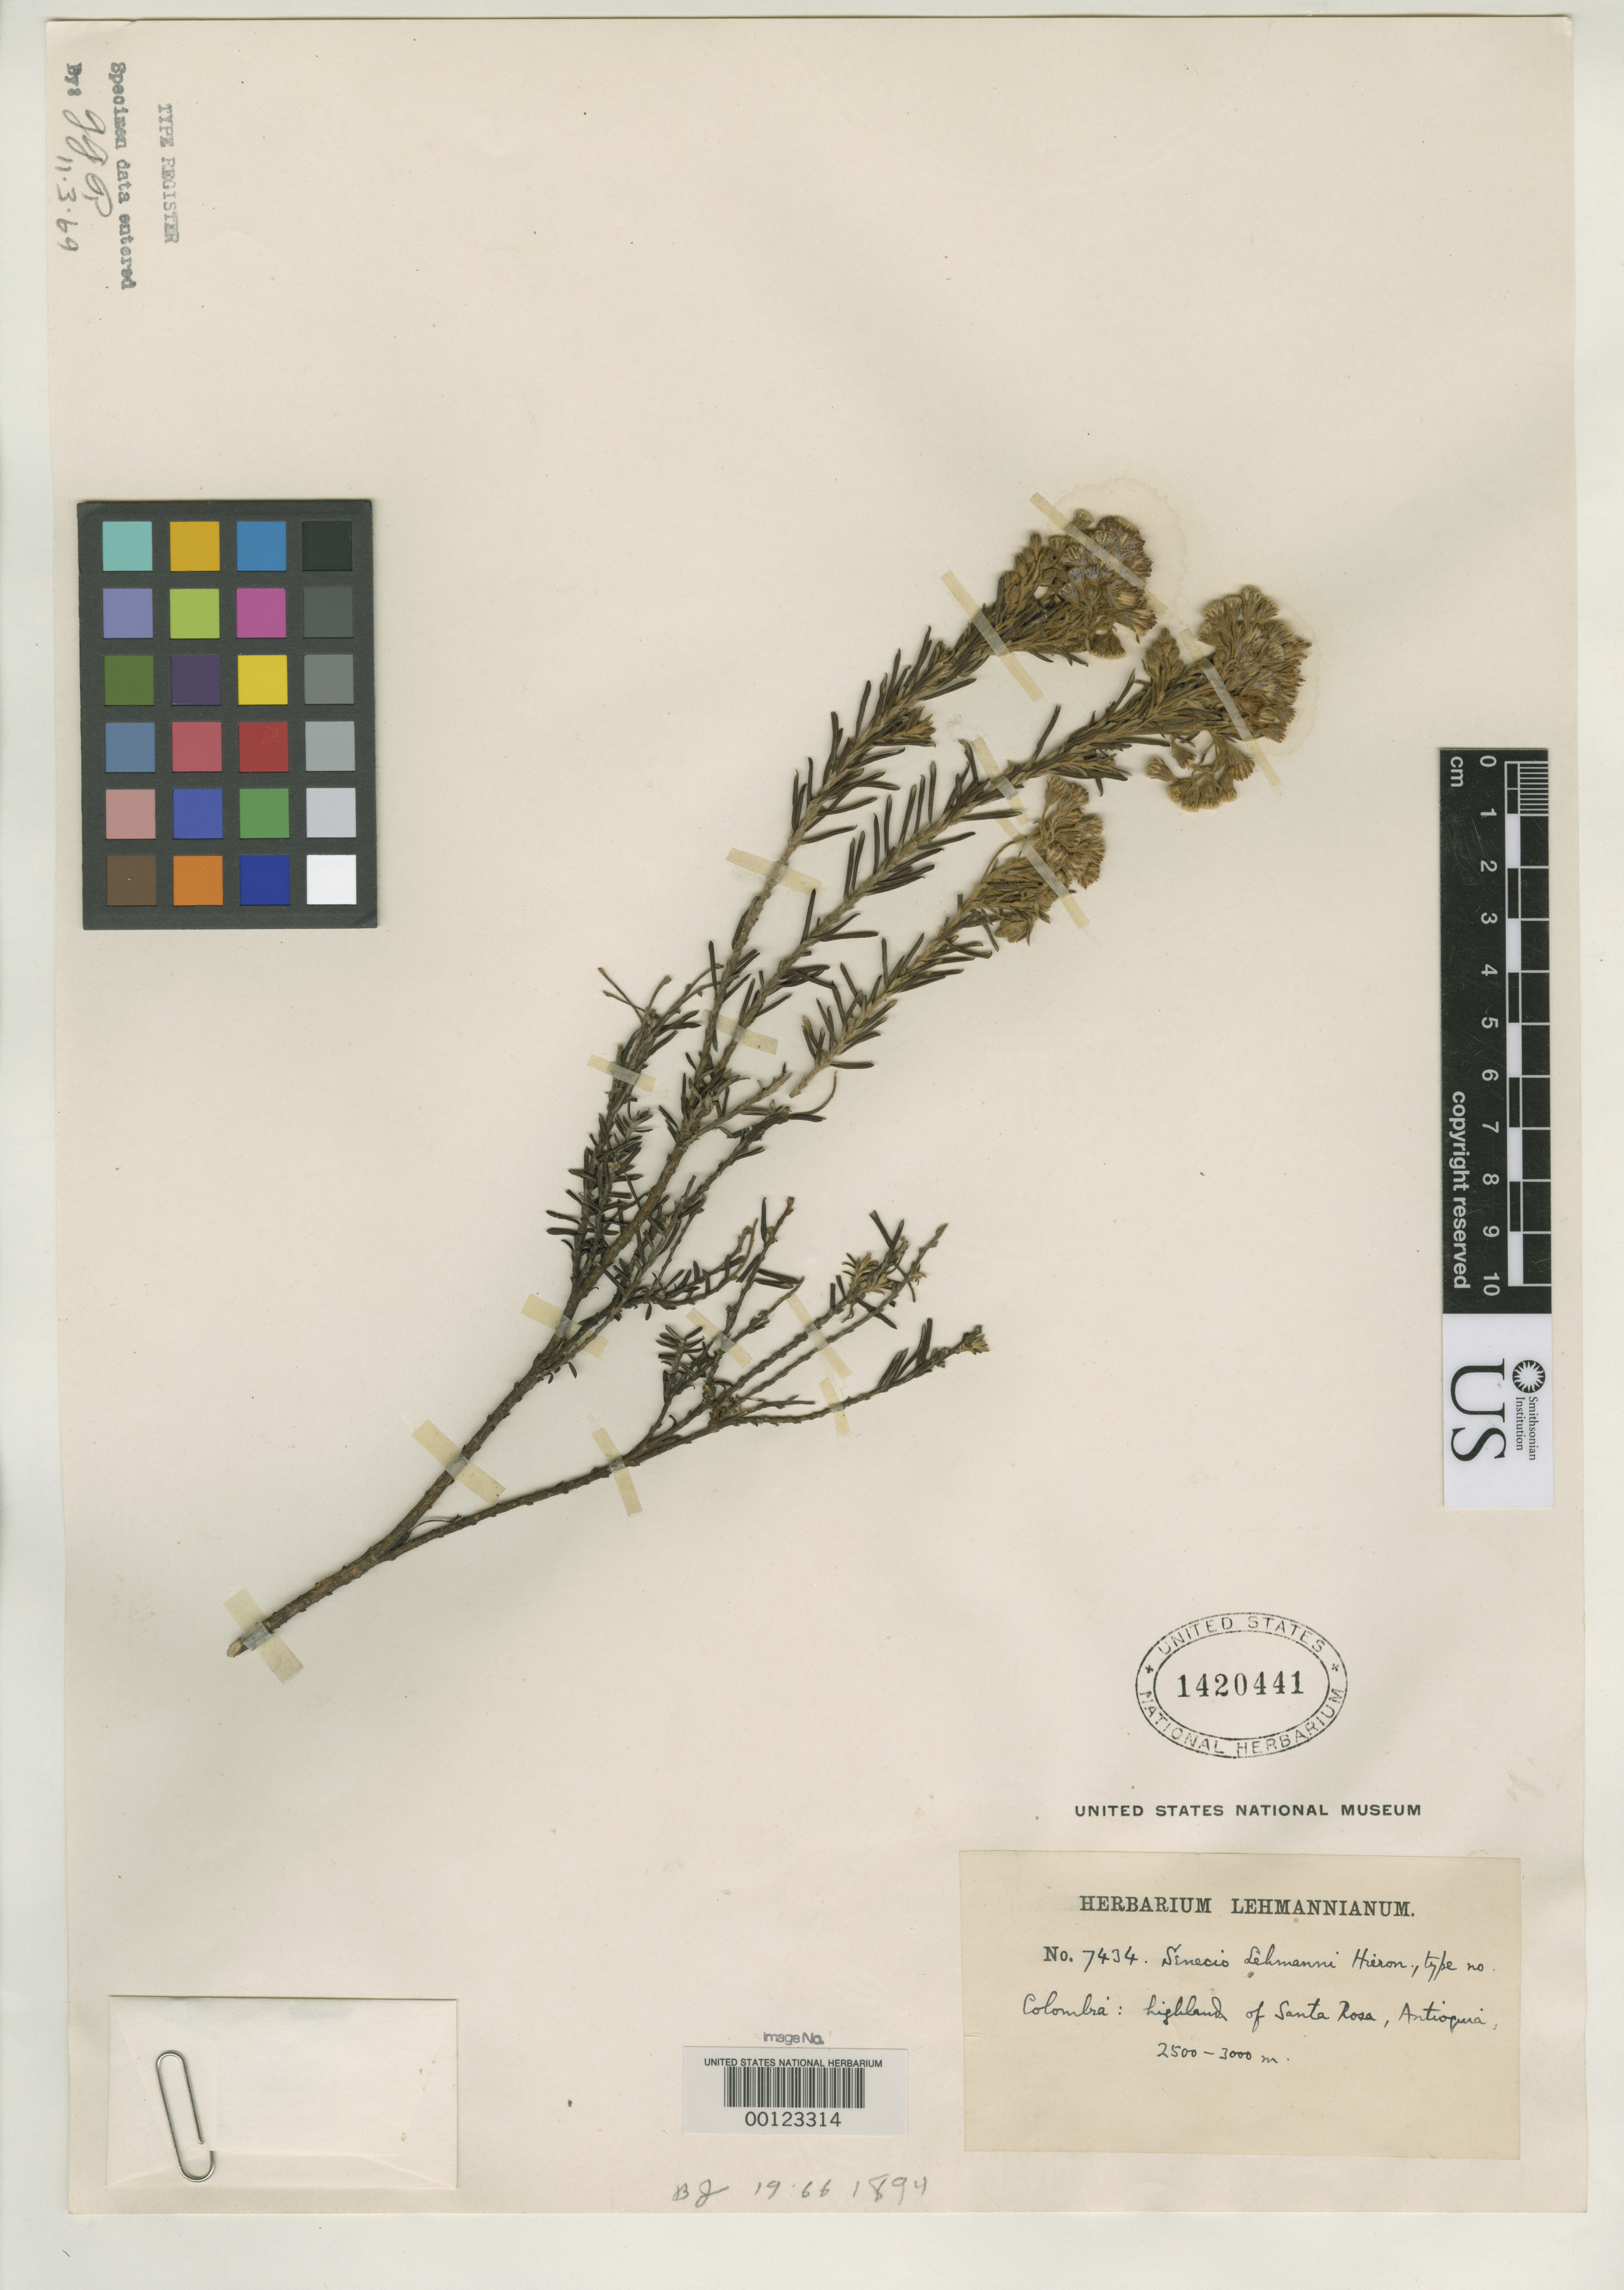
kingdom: Plantae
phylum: Tracheophyta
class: Magnoliopsida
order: Asterales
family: Asteraceae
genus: Senecio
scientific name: Senecio lehmannii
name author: Hieron.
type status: Isotype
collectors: F. C. Lehmann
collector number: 7434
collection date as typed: Dec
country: Colombia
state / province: Antioquia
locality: Santa Rosa.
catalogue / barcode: US 1420441